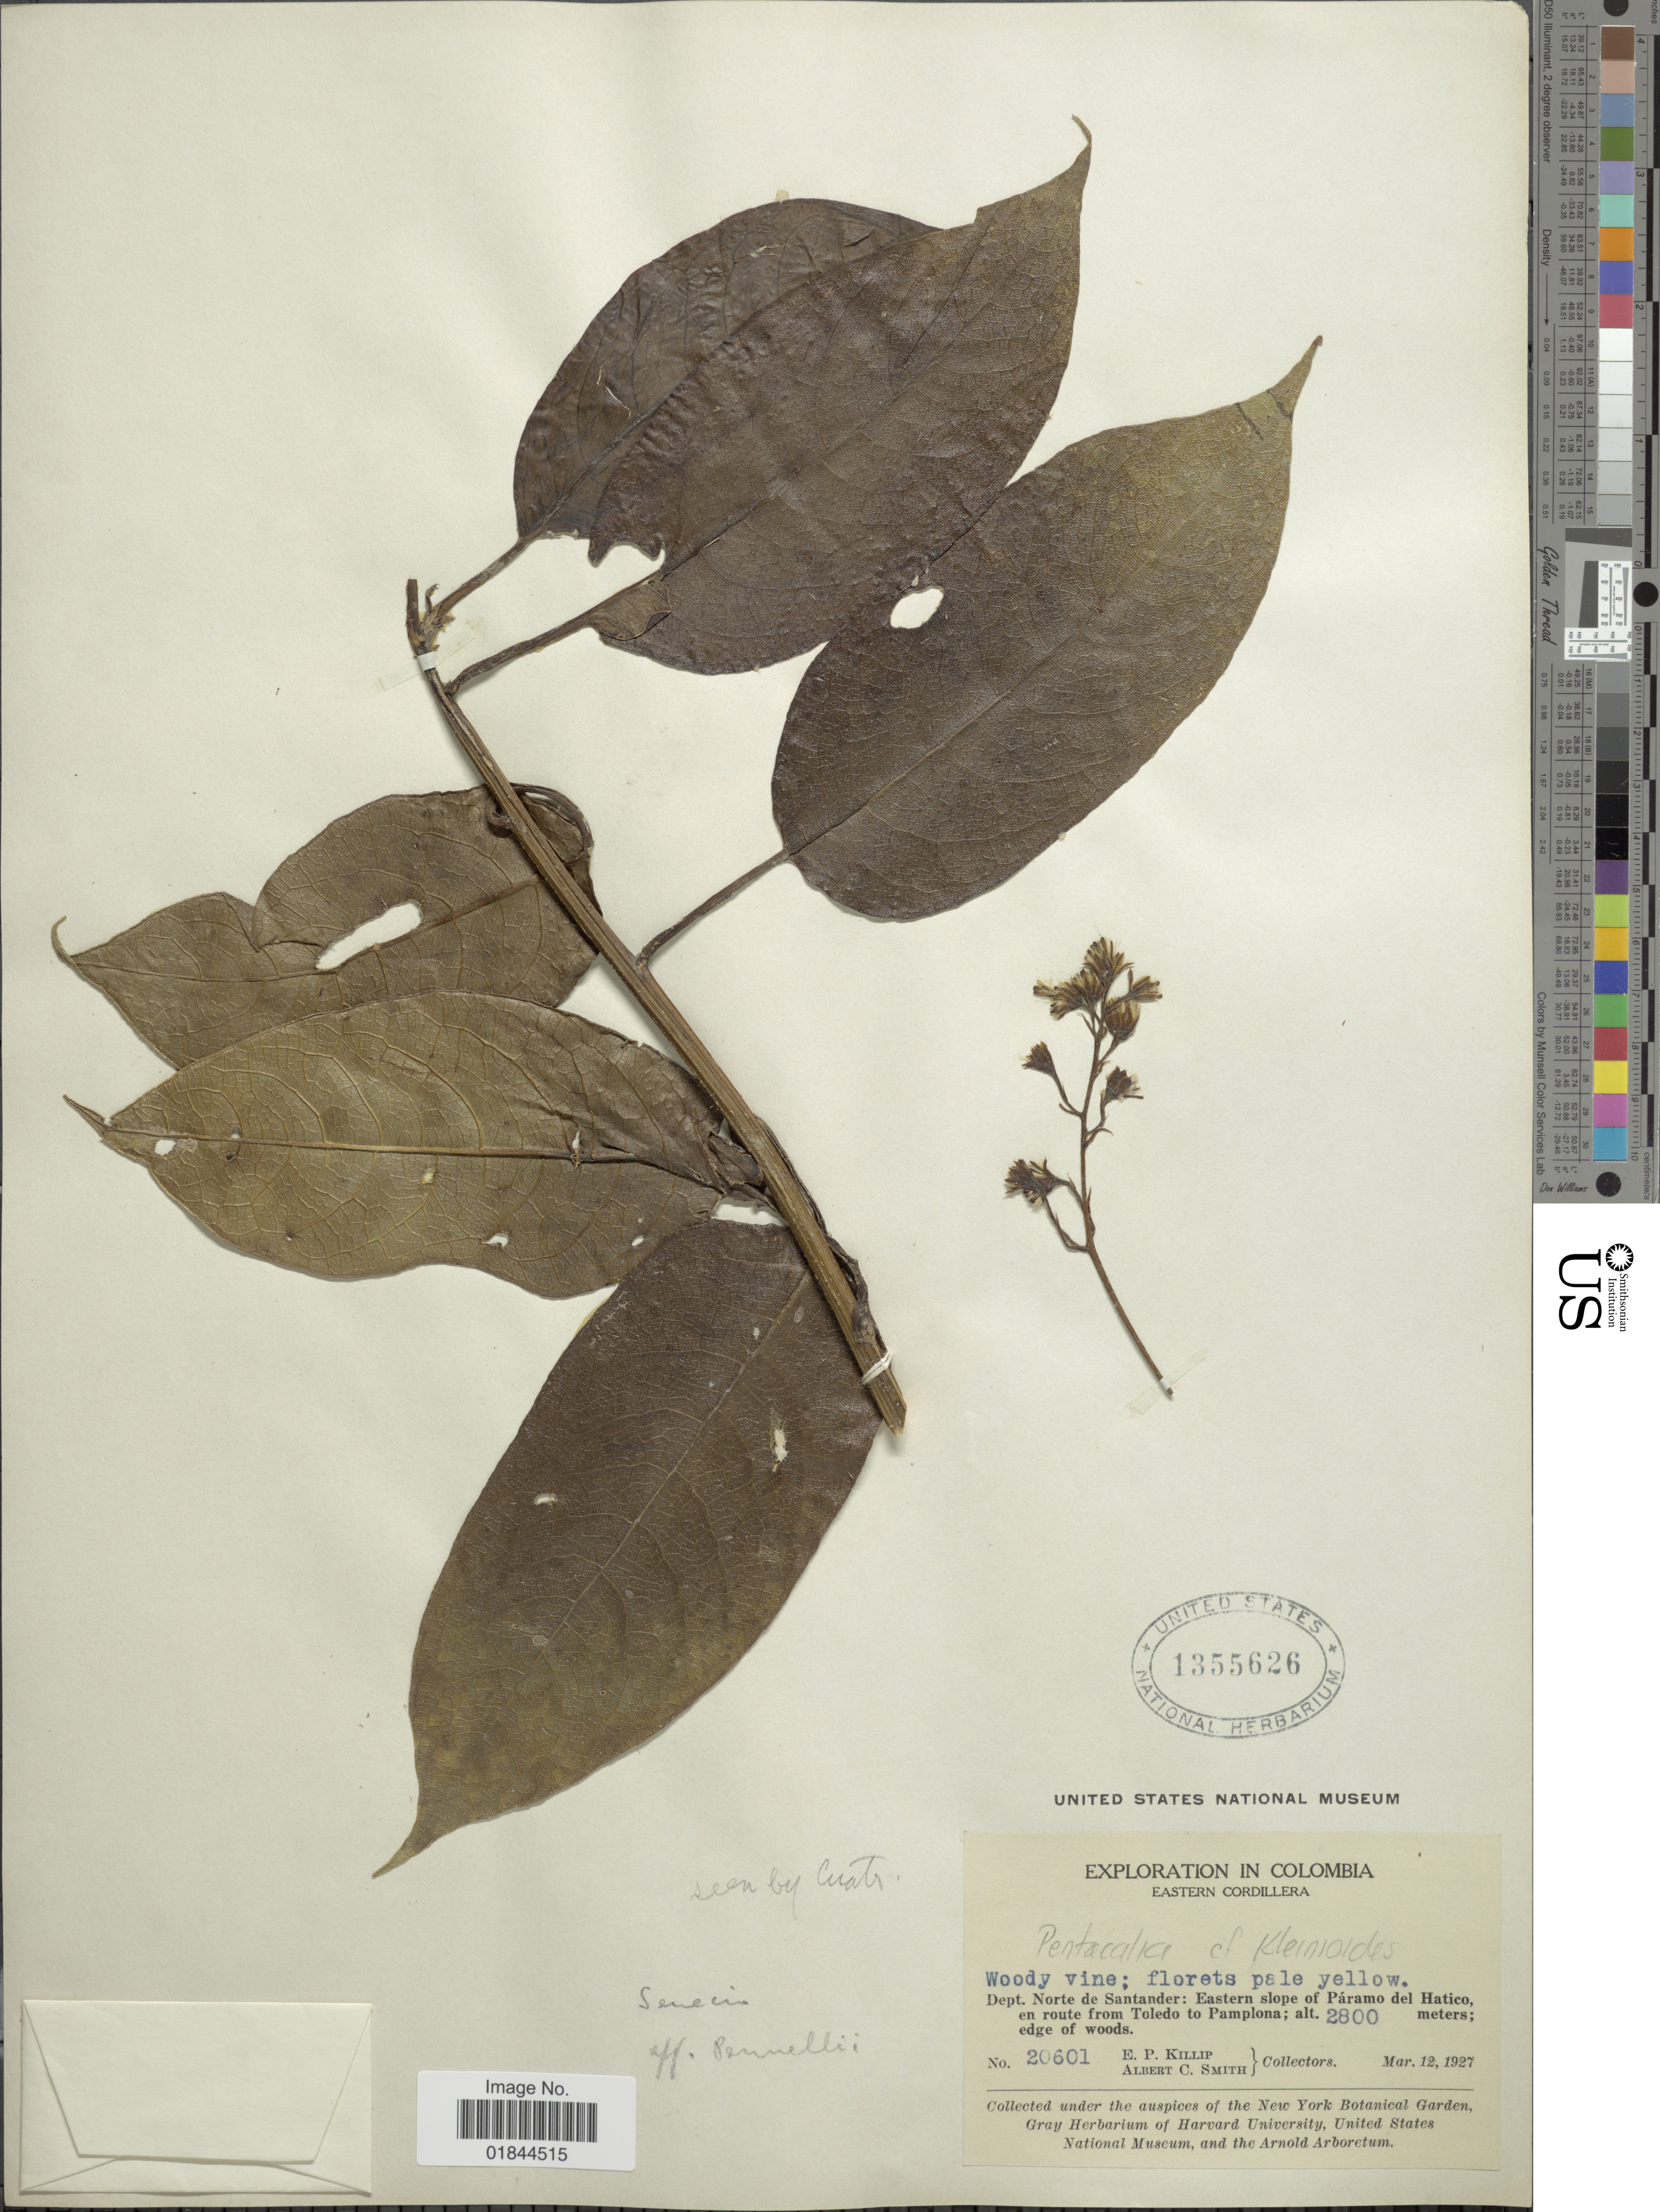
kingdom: Plantae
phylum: Tracheophyta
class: Magnoliopsida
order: Asterales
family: Asteraceae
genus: Pentacalia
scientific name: Pentacalia kleinioides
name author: (Kunth) Cuatrec.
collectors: E. P. Killip & A. C. Smith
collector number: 20601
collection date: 1927-03-12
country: Colombia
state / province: Norte de Santander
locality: Eastern Cordillera, Dept. Norte de Santander: Eastern slope of Páramo del Hatico, en route from Toledo to Pamplona; edge of woods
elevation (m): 2800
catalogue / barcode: US 1355626